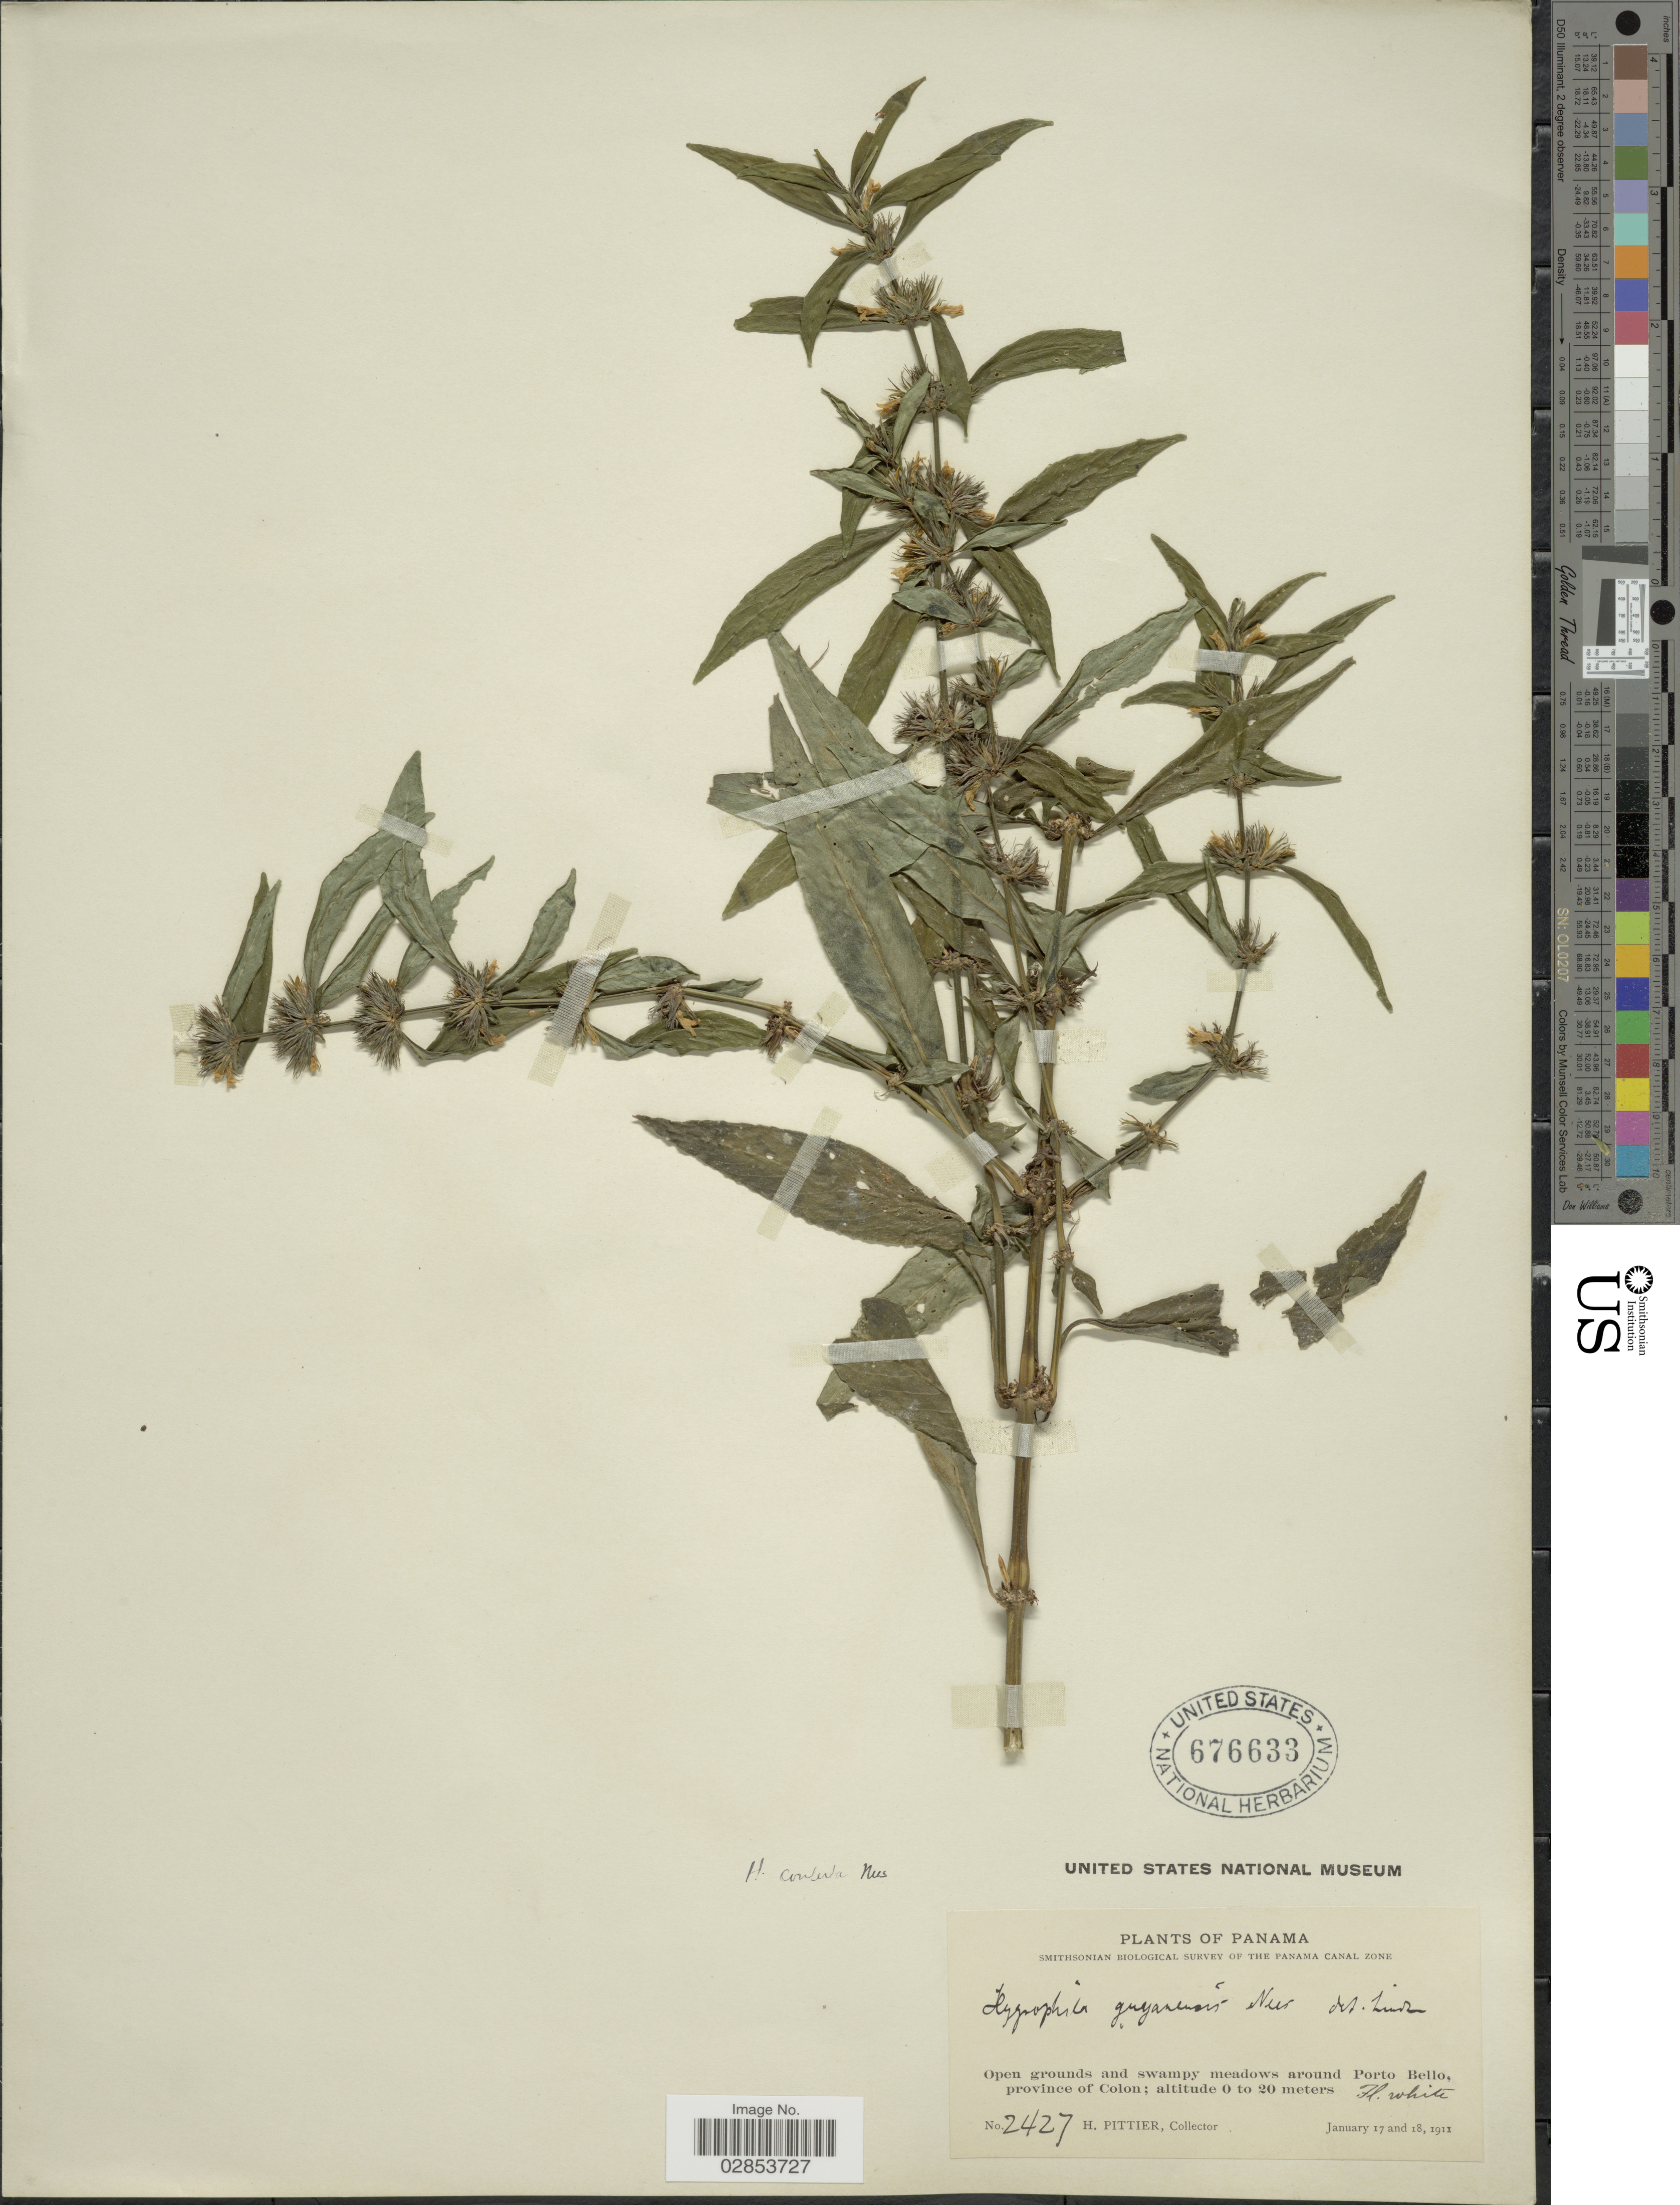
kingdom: Plantae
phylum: Tracheophyta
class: Magnoliopsida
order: Lamiales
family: Acanthaceae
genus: Hygrophila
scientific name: Hygrophila costata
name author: Nees & T. Nees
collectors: H. F. Pittier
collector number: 2427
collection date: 1911-01-17/1911-01-18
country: Panama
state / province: Colón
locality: Open grounds and swampy meadows around Porto Bello, province of Colon.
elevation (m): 0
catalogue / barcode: US 676633